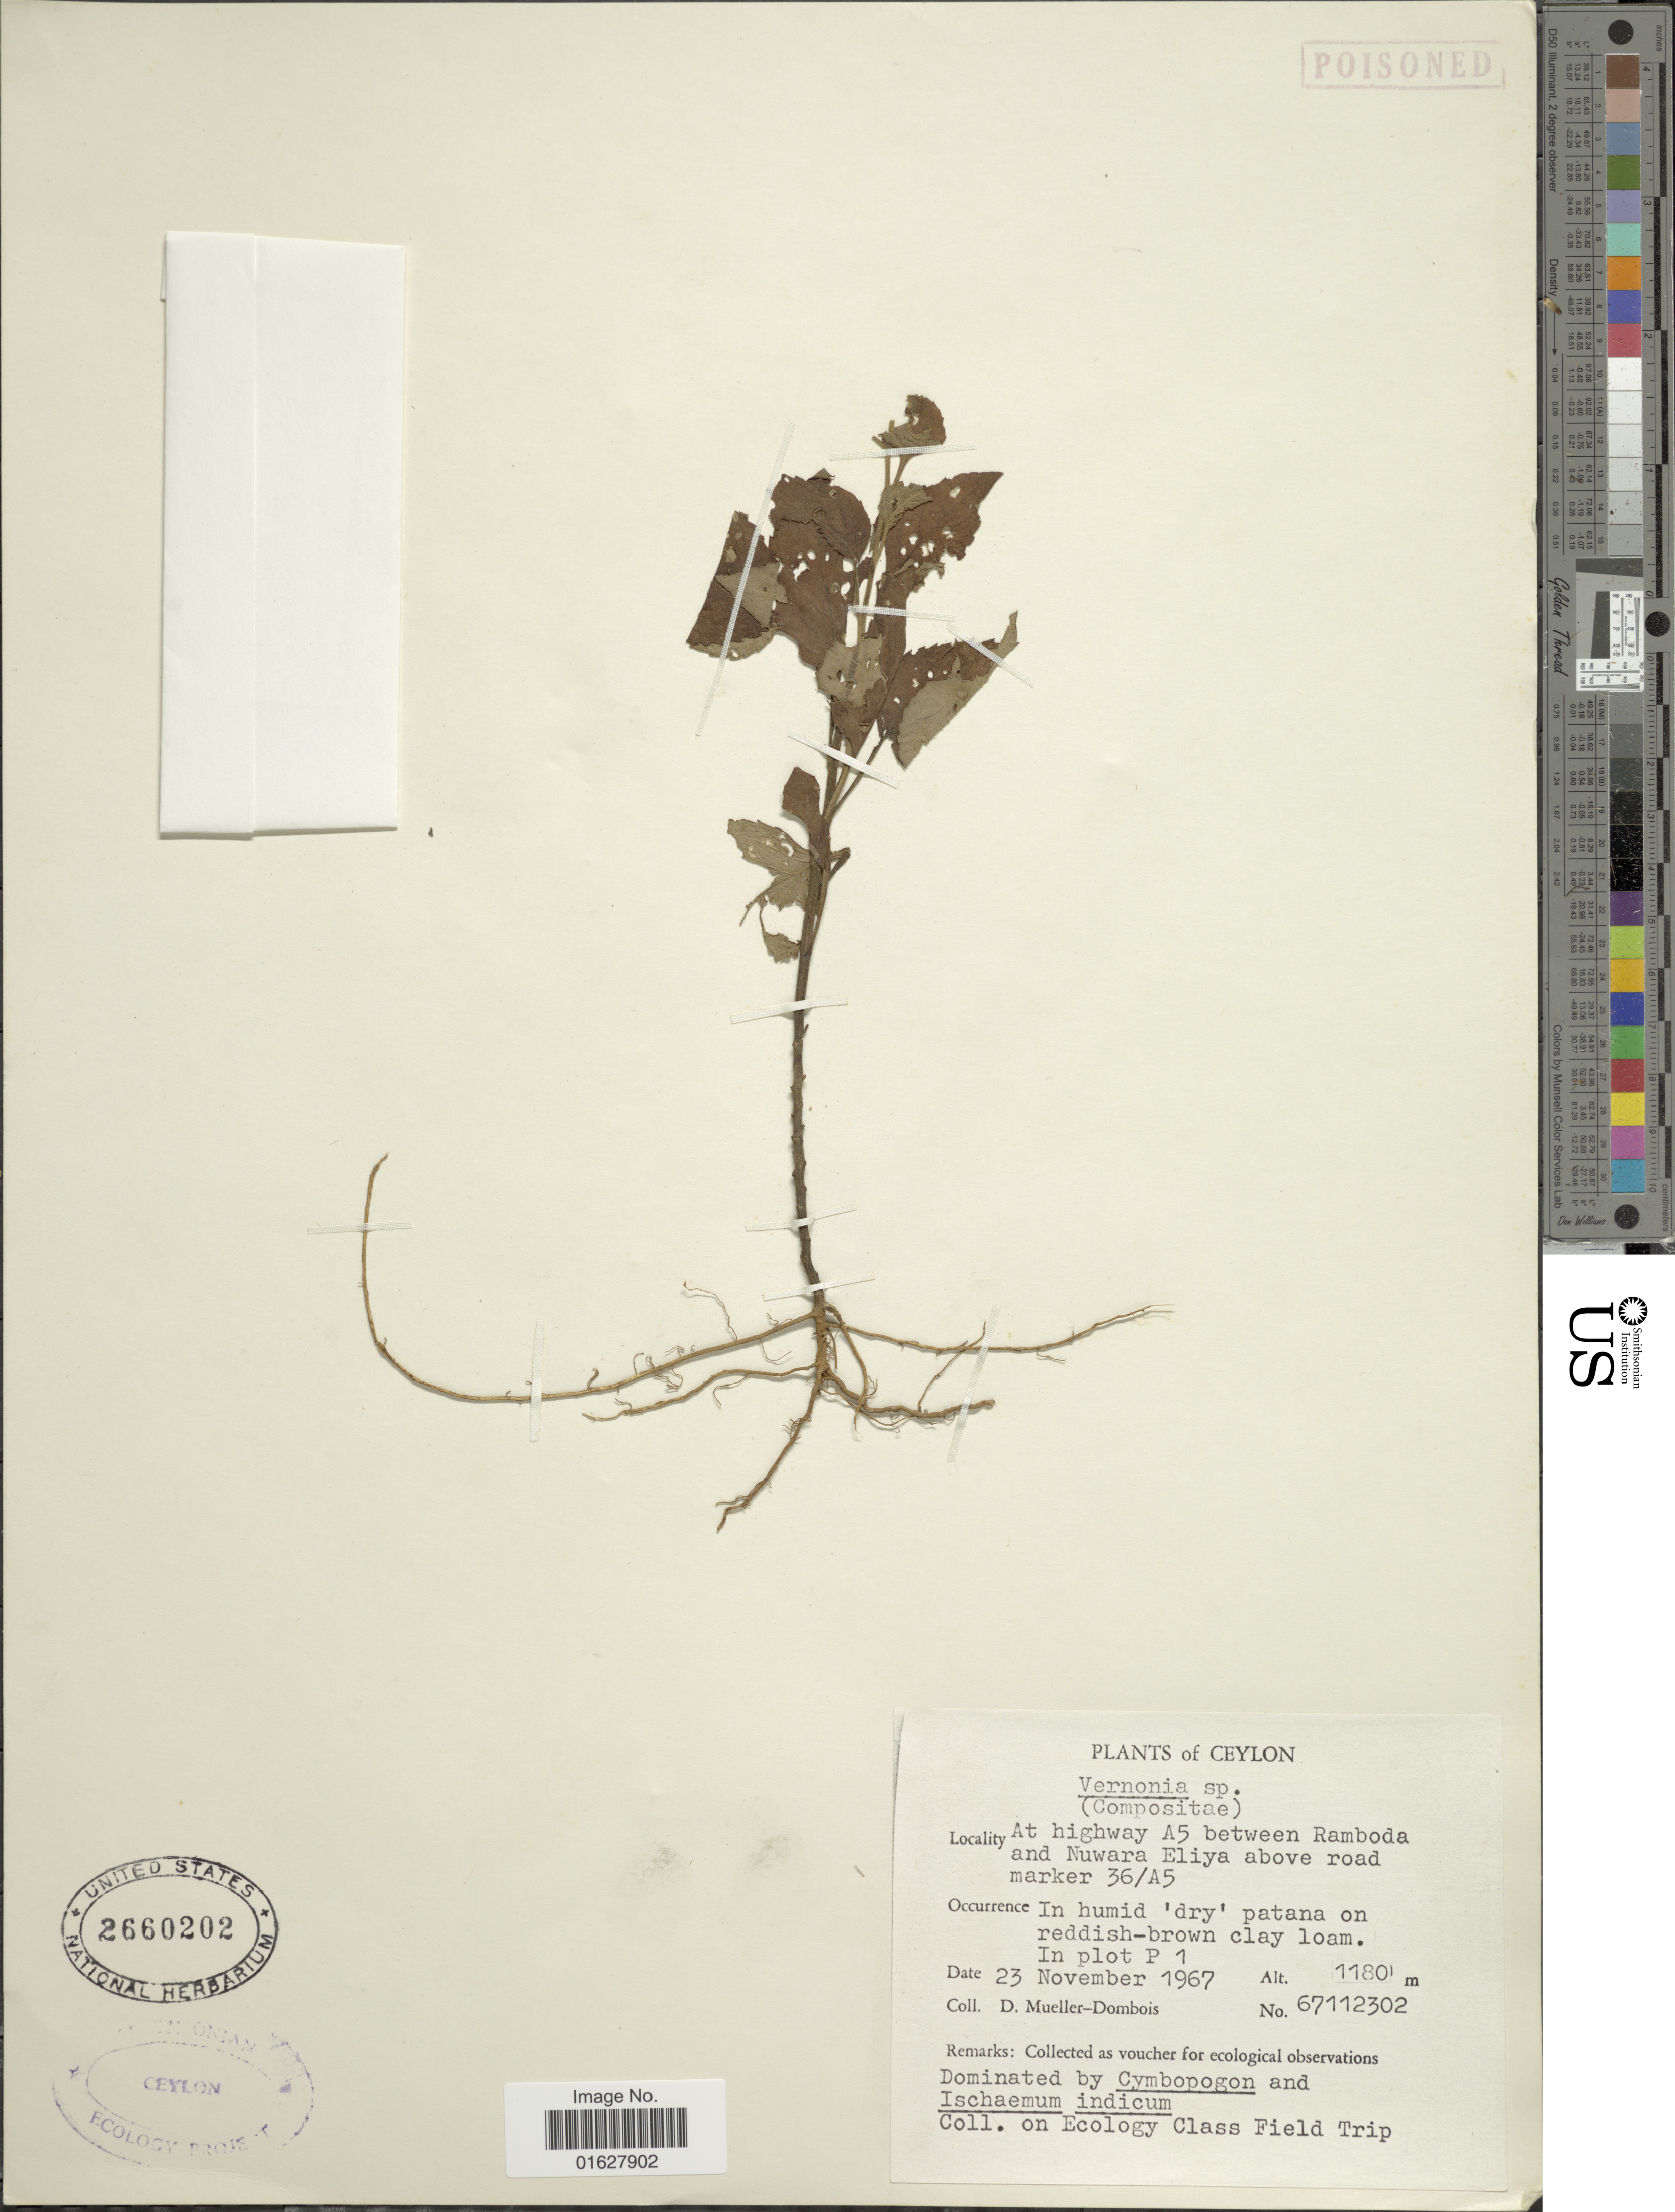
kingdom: Plantae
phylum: Tracheophyta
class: Magnoliopsida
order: Asterales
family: Asteraceae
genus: Vernonia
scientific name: Vernonia sp.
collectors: D. Mueller-Dombois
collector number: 67112302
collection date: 1967-11-23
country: Sri Lanka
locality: Ceylon. At highway A5 between Ramboda and Nuwara Eliya above road marker 36/A5. In humi 'dry' patana on reddish-brown clay loam. in plot P 1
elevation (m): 1180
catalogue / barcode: US 266020